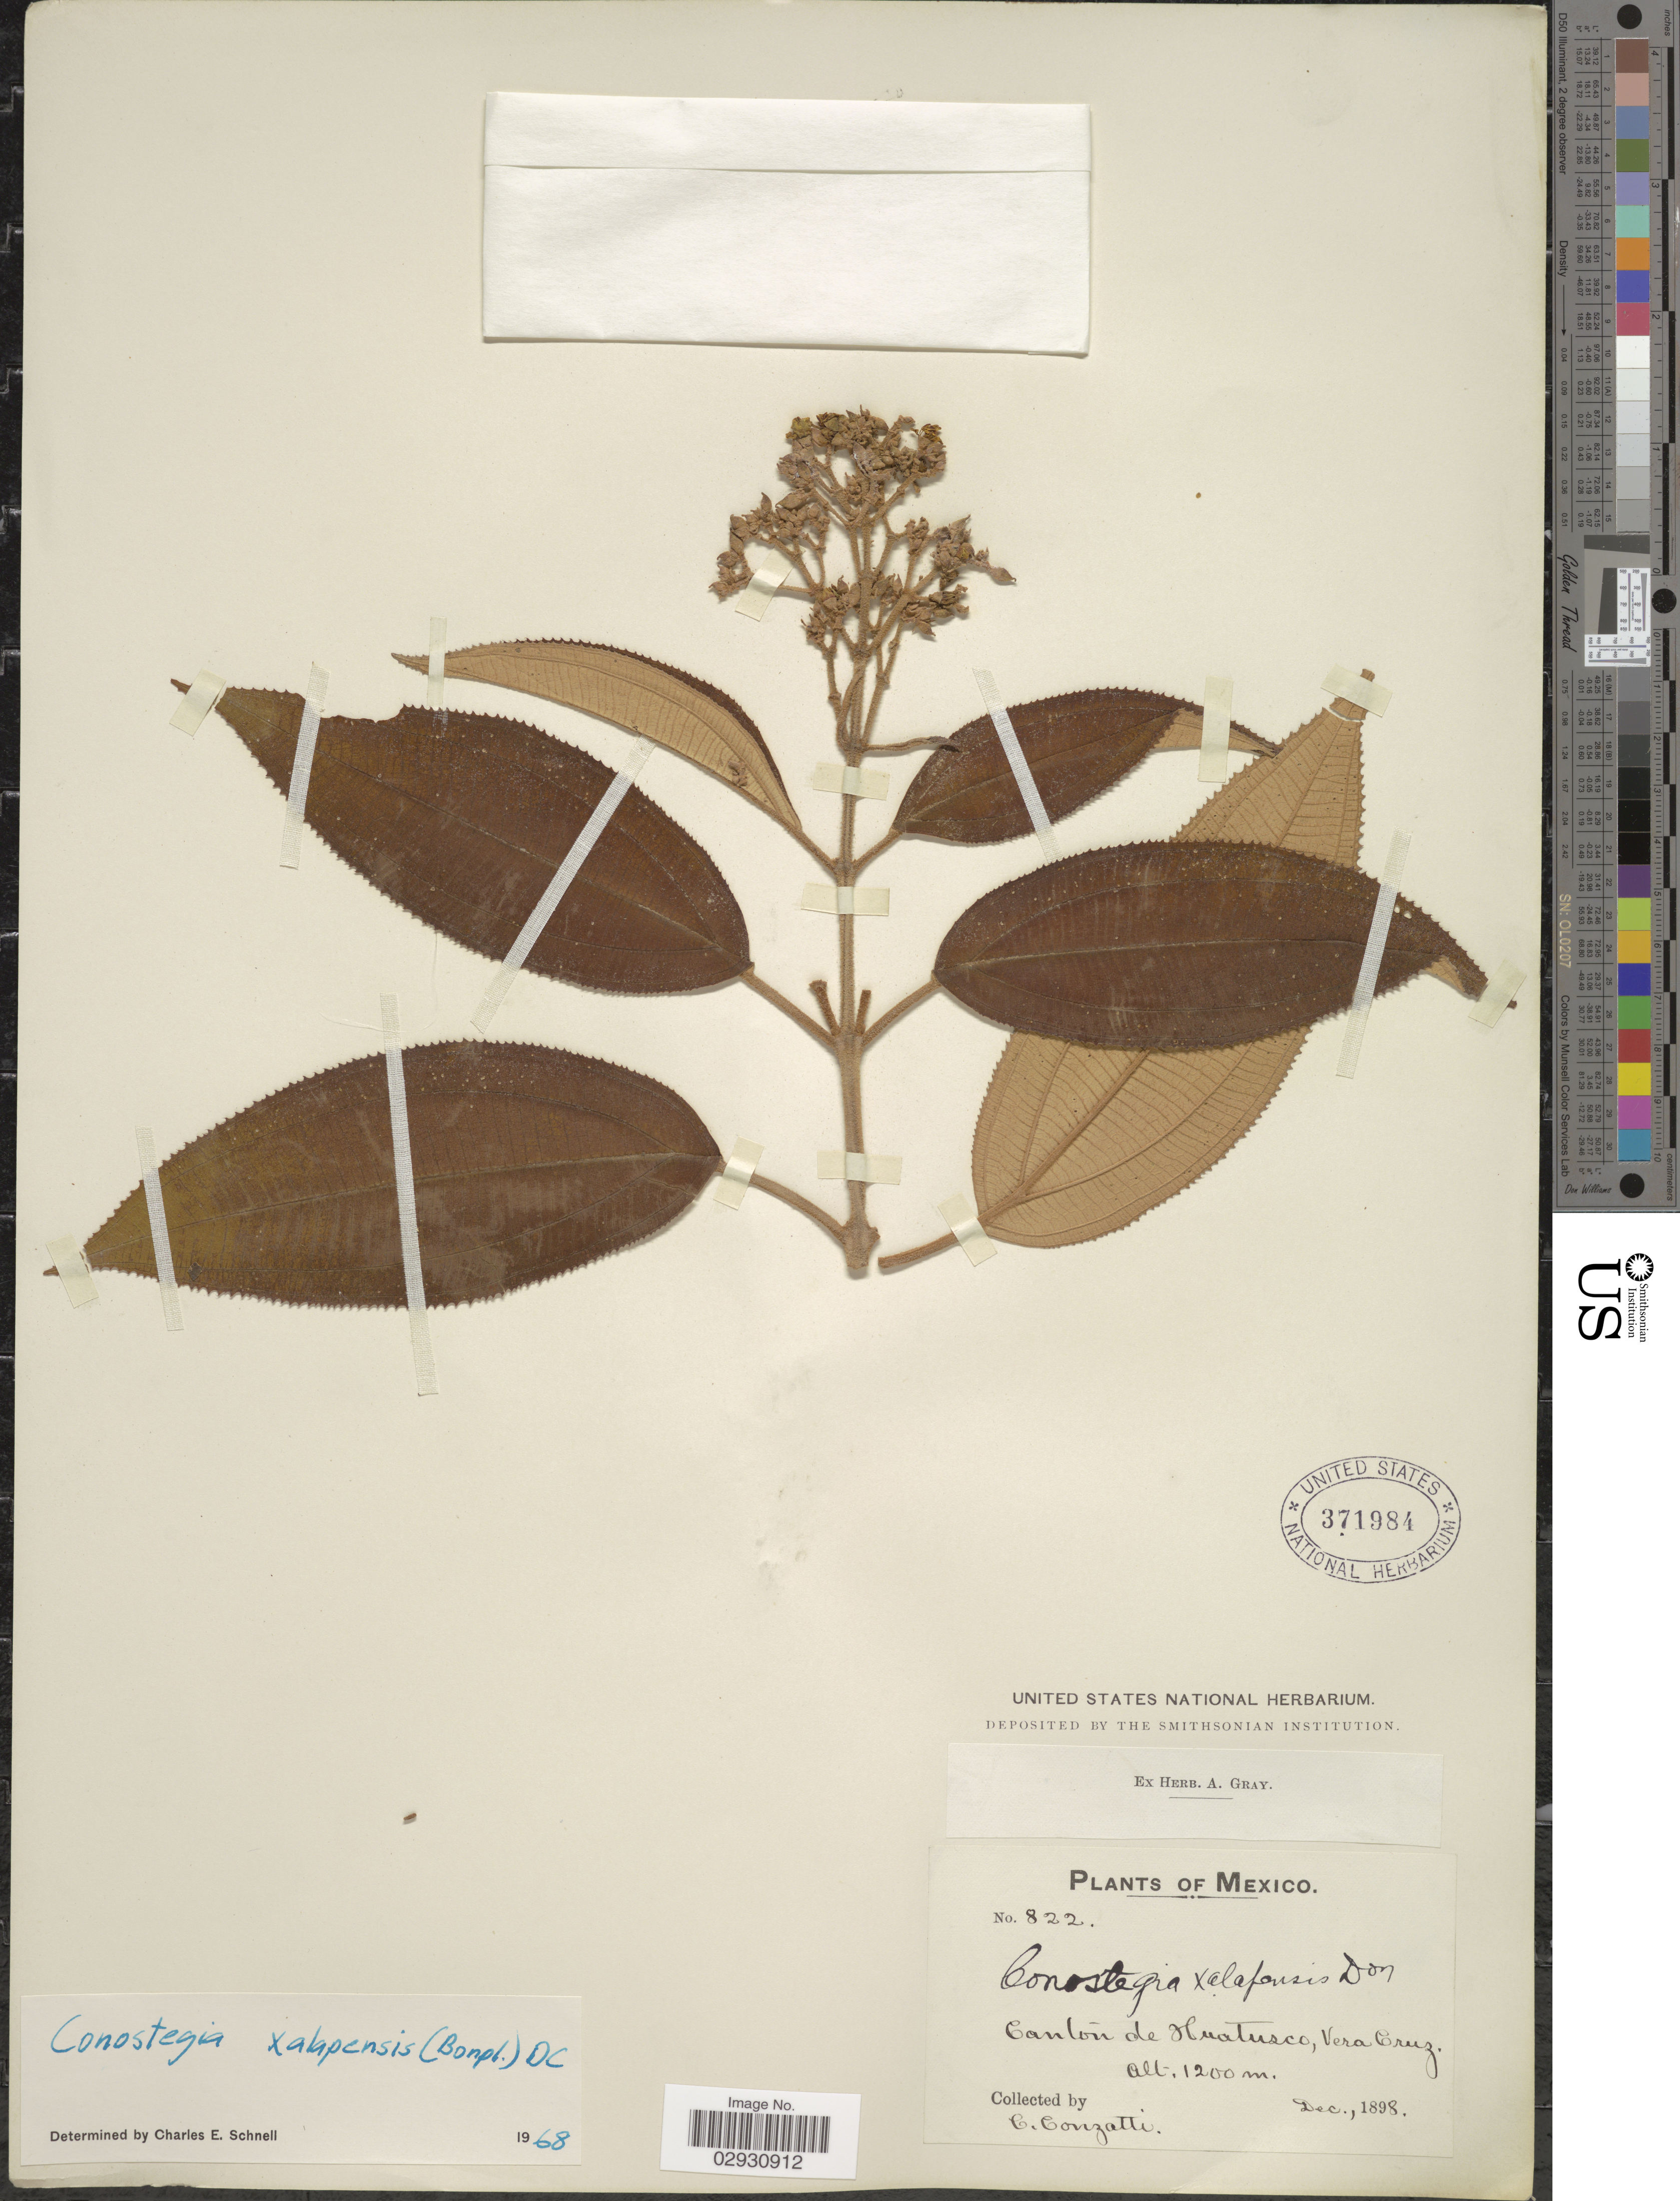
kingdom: Plantae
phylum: Tracheophyta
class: Magnoliopsida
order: Myrtales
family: Melastomataceae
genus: Conostegia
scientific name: Conostegia quadrangularis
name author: Schltdl. ex Steud.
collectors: C. Conzatti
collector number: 822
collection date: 1898-12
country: Mexico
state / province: Veracruz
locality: Cantón de Huatusco, Vera Cruz.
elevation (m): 1200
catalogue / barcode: US 371984